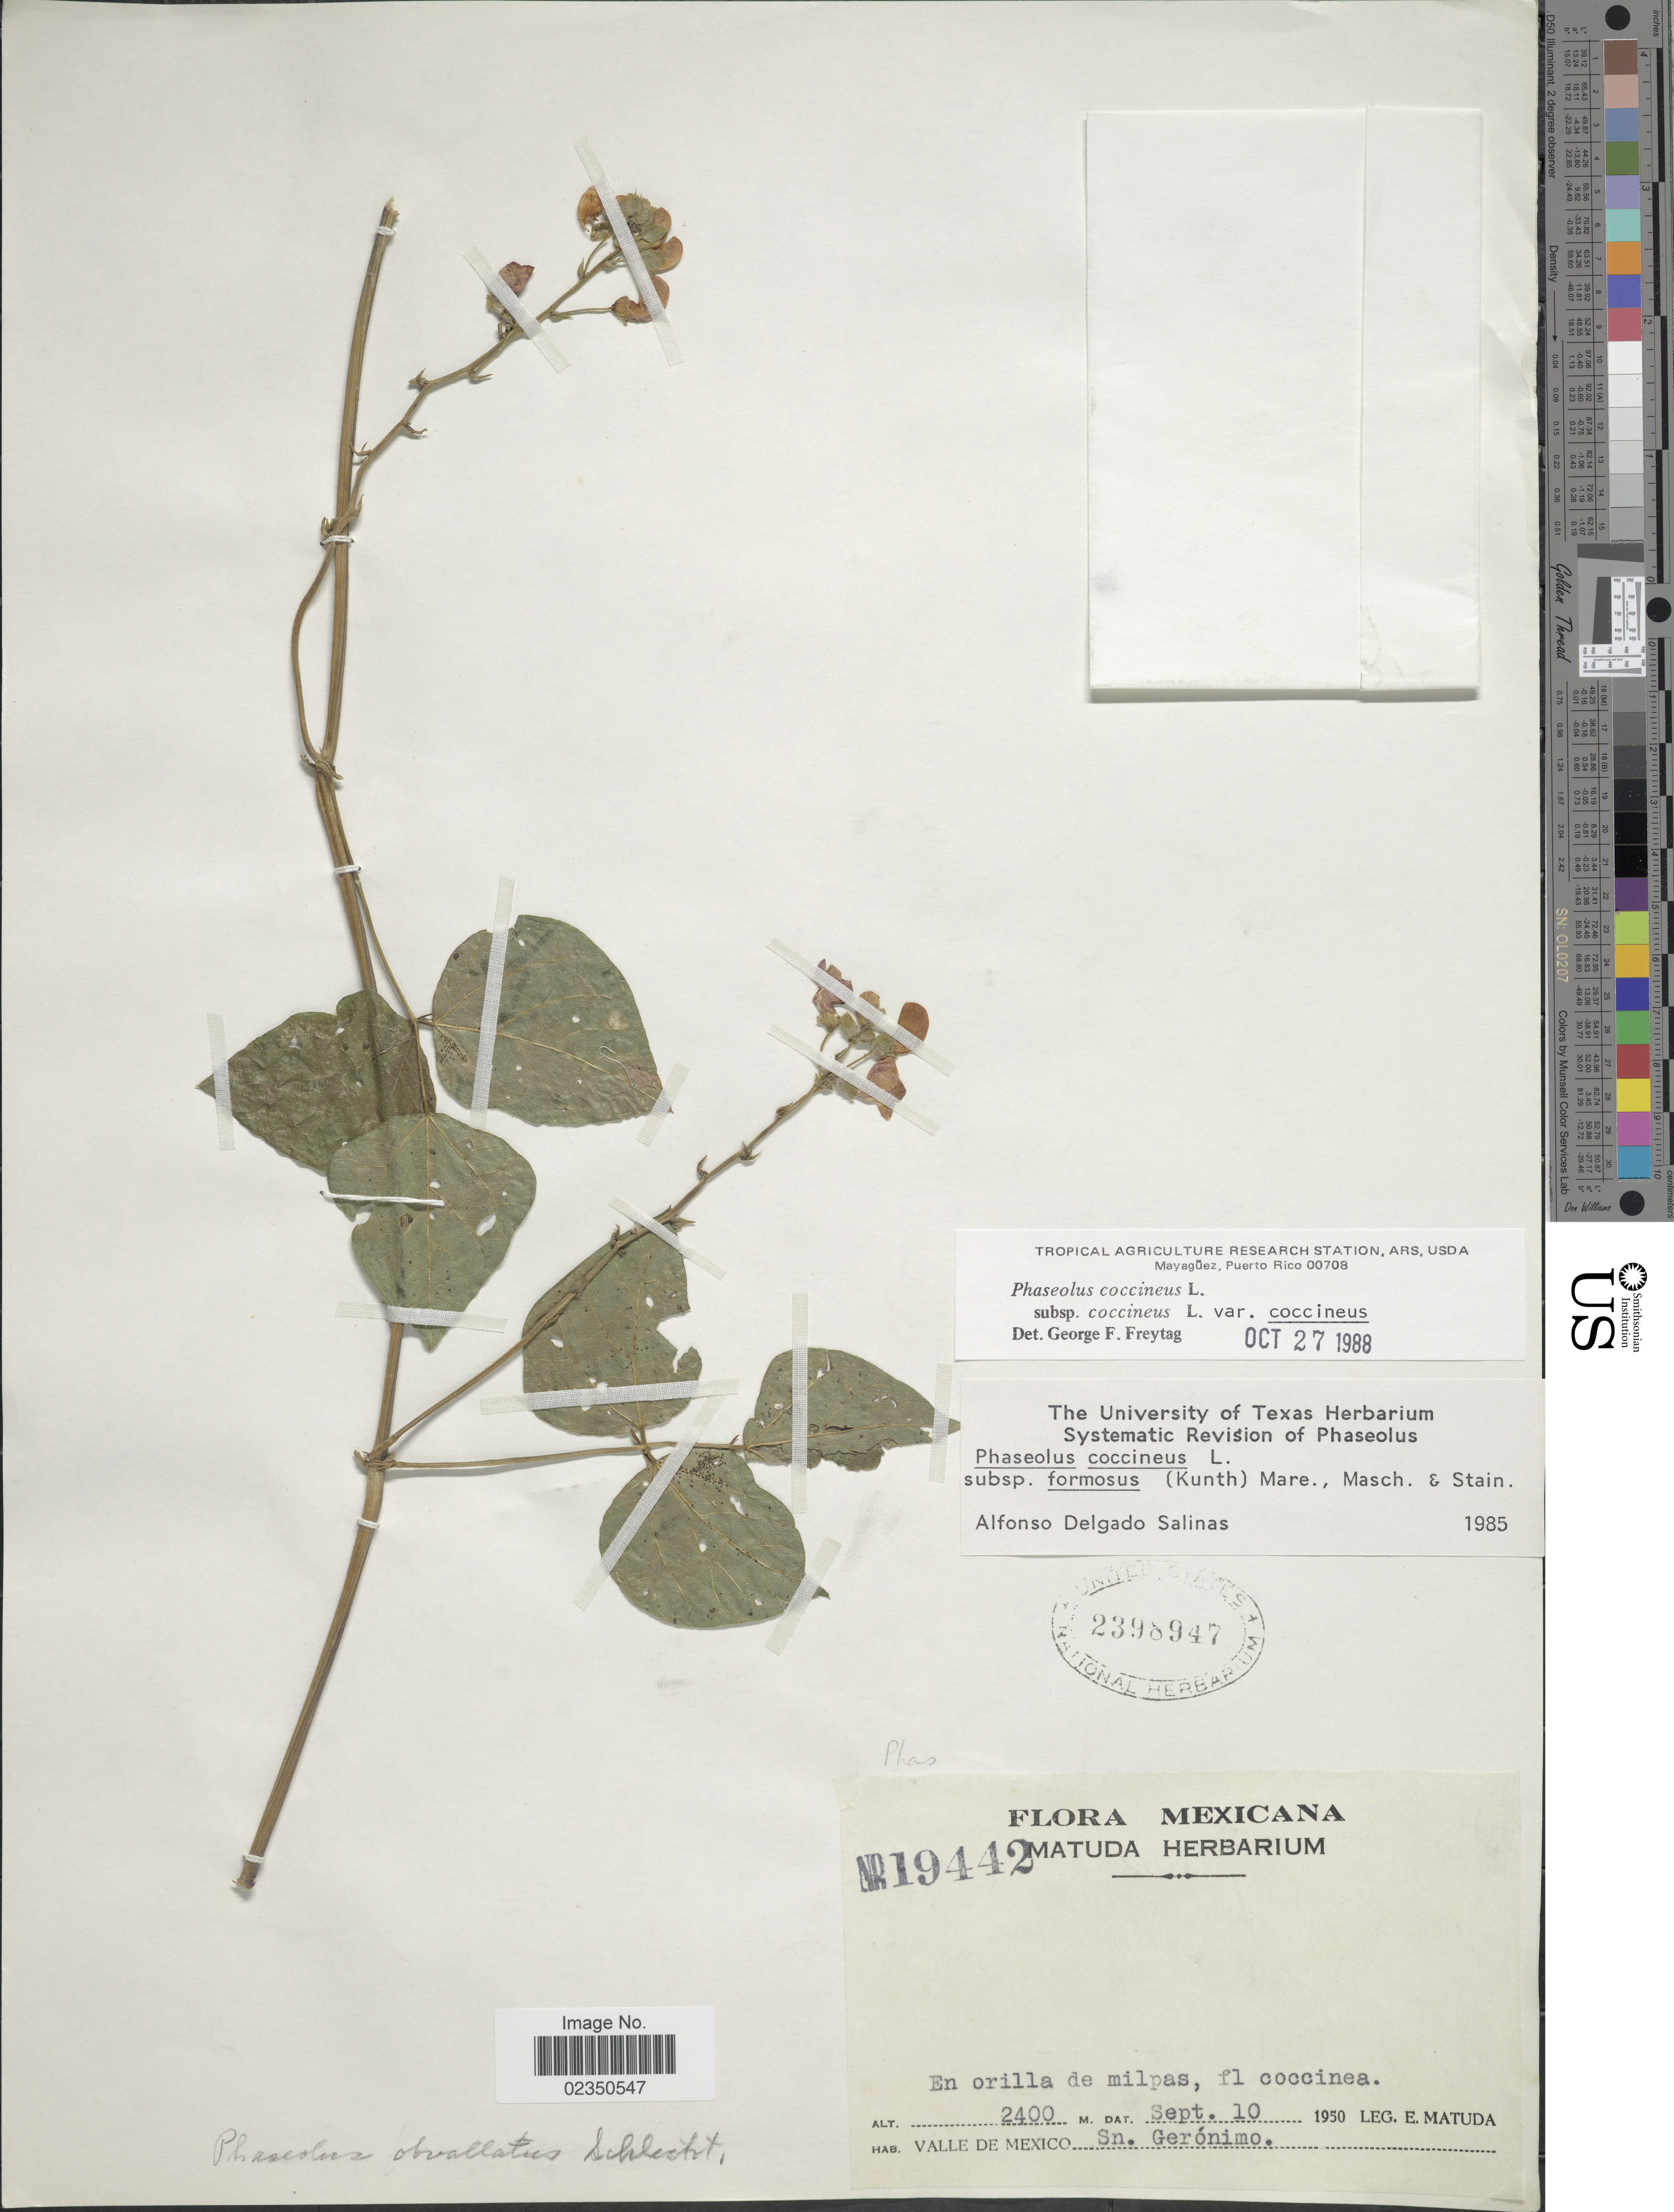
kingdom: Plantae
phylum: Tracheophyta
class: Magnoliopsida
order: Fabales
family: Fabaceae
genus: Phaseolus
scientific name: Phaseolus coccineus var. coccineus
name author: L.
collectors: E. Matuda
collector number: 19442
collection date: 1950-09-10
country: Mexico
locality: Mexicana, en orilla de milpas, Valle de Mexico, S. Geronimo.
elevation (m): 2400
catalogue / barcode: US 2398947